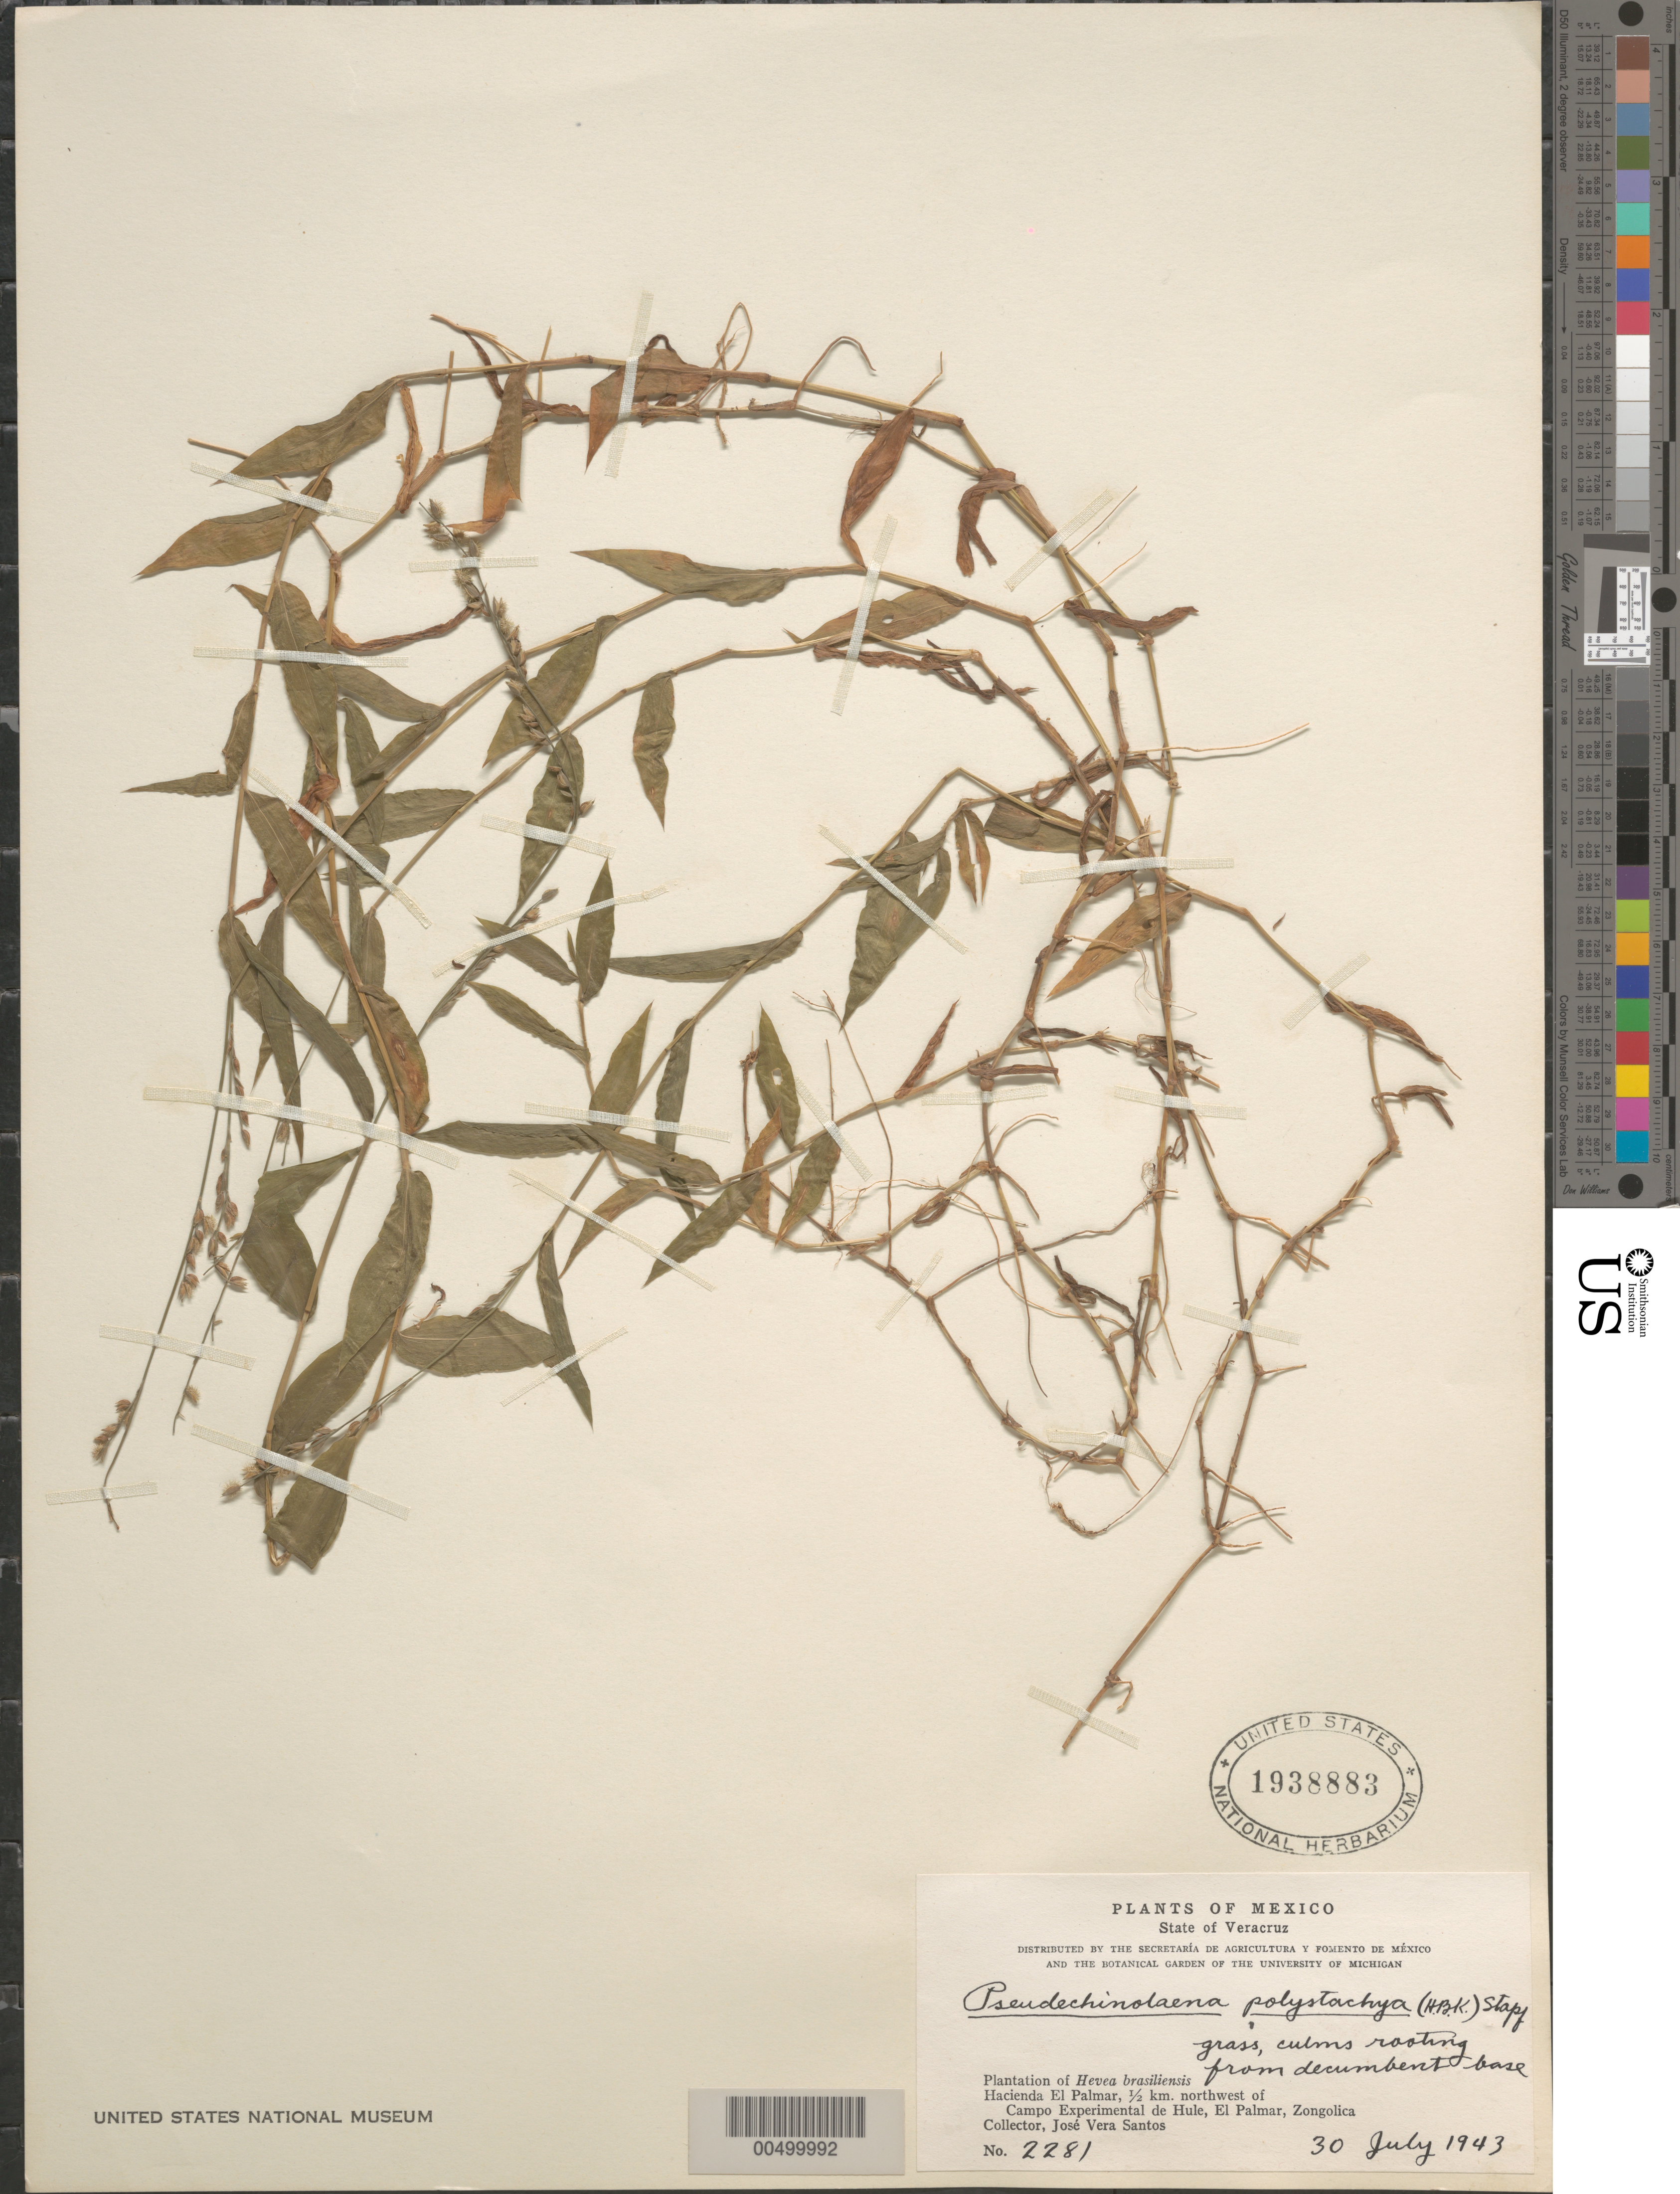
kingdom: Plantae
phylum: Tracheophyta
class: Liliopsida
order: Poales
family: Poaceae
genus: Pseudechinolaena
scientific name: Pseudechinolaena polystachya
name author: (Kunth) Stapf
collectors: J. V. Santos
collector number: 2281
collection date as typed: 30 Jul 1943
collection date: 1943-07-30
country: Mexico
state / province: Veracruz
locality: Hacienda El Palmar, 0.5 km NW of Campo Experimental de Hule, El Palmar, Zongolica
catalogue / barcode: US 1938883